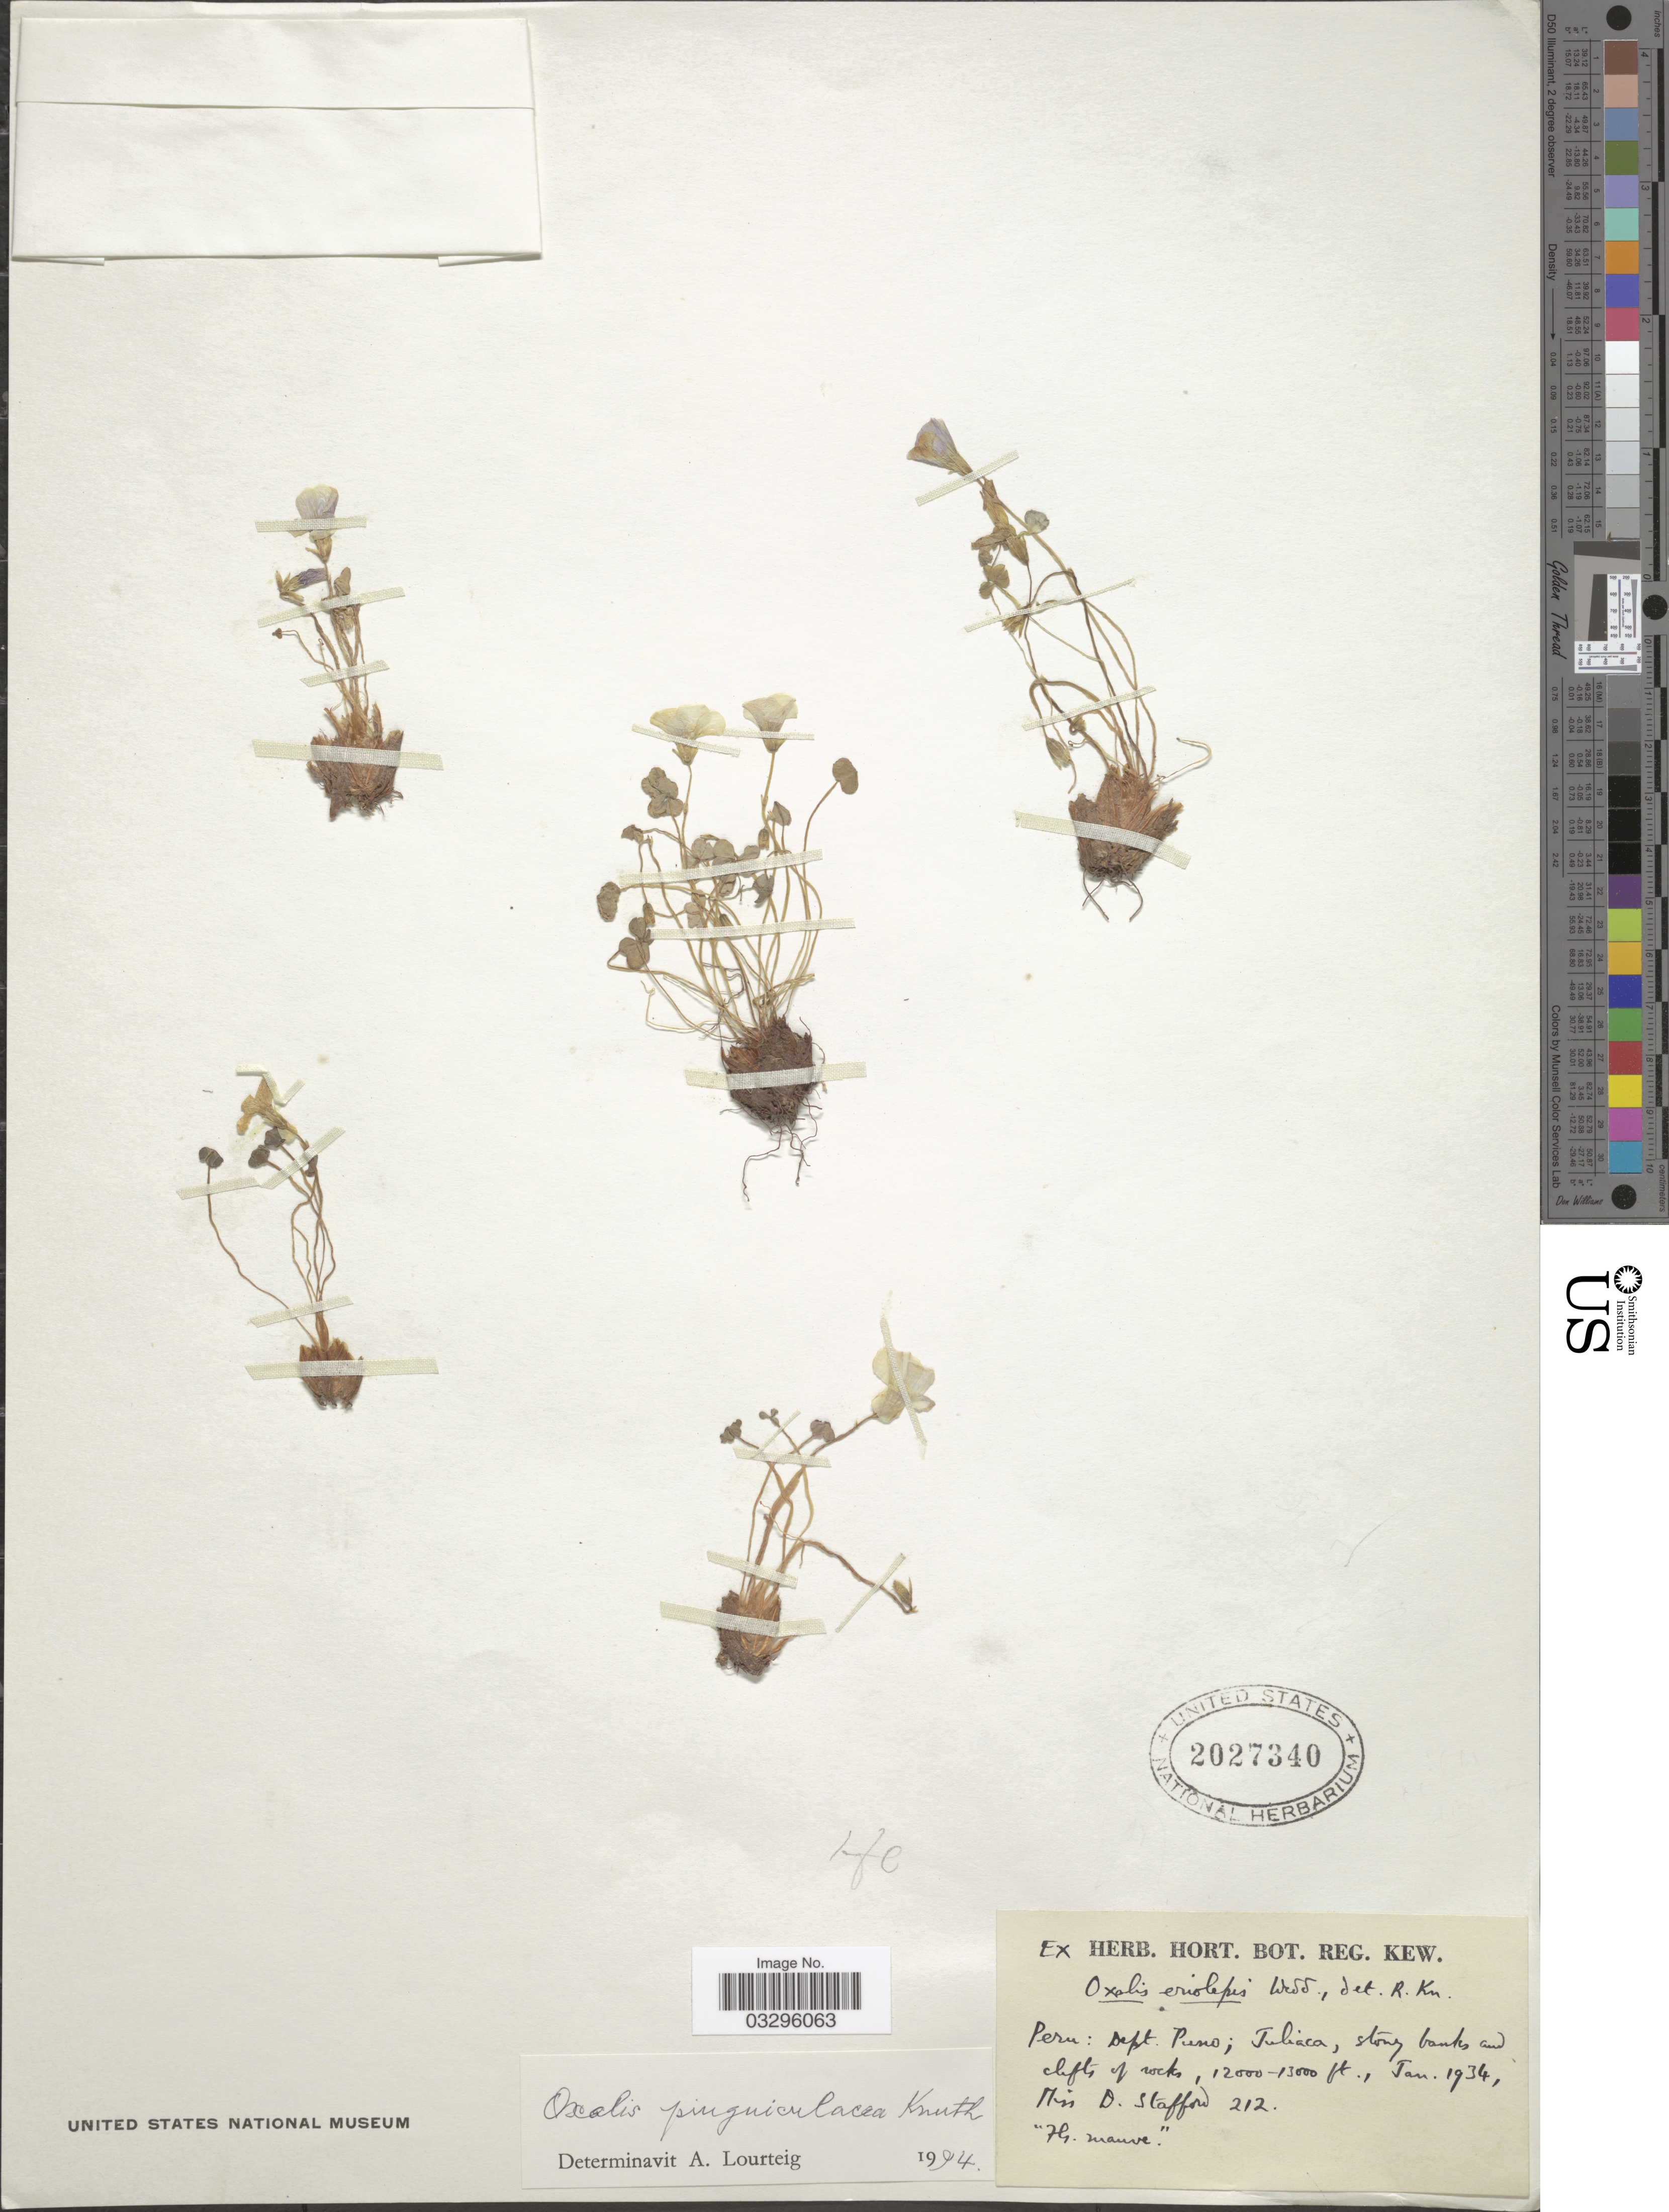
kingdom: Plantae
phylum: Tracheophyta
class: Magnoliopsida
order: Oxalidales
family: Oxalidaceae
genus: Oxalis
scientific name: Oxalis pinguiculacea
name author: R. Knuth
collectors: D. Stafford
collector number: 212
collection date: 1934-01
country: Peru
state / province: Puno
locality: Dept. Puno; Juliaca.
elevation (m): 3658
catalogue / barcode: US 2027340